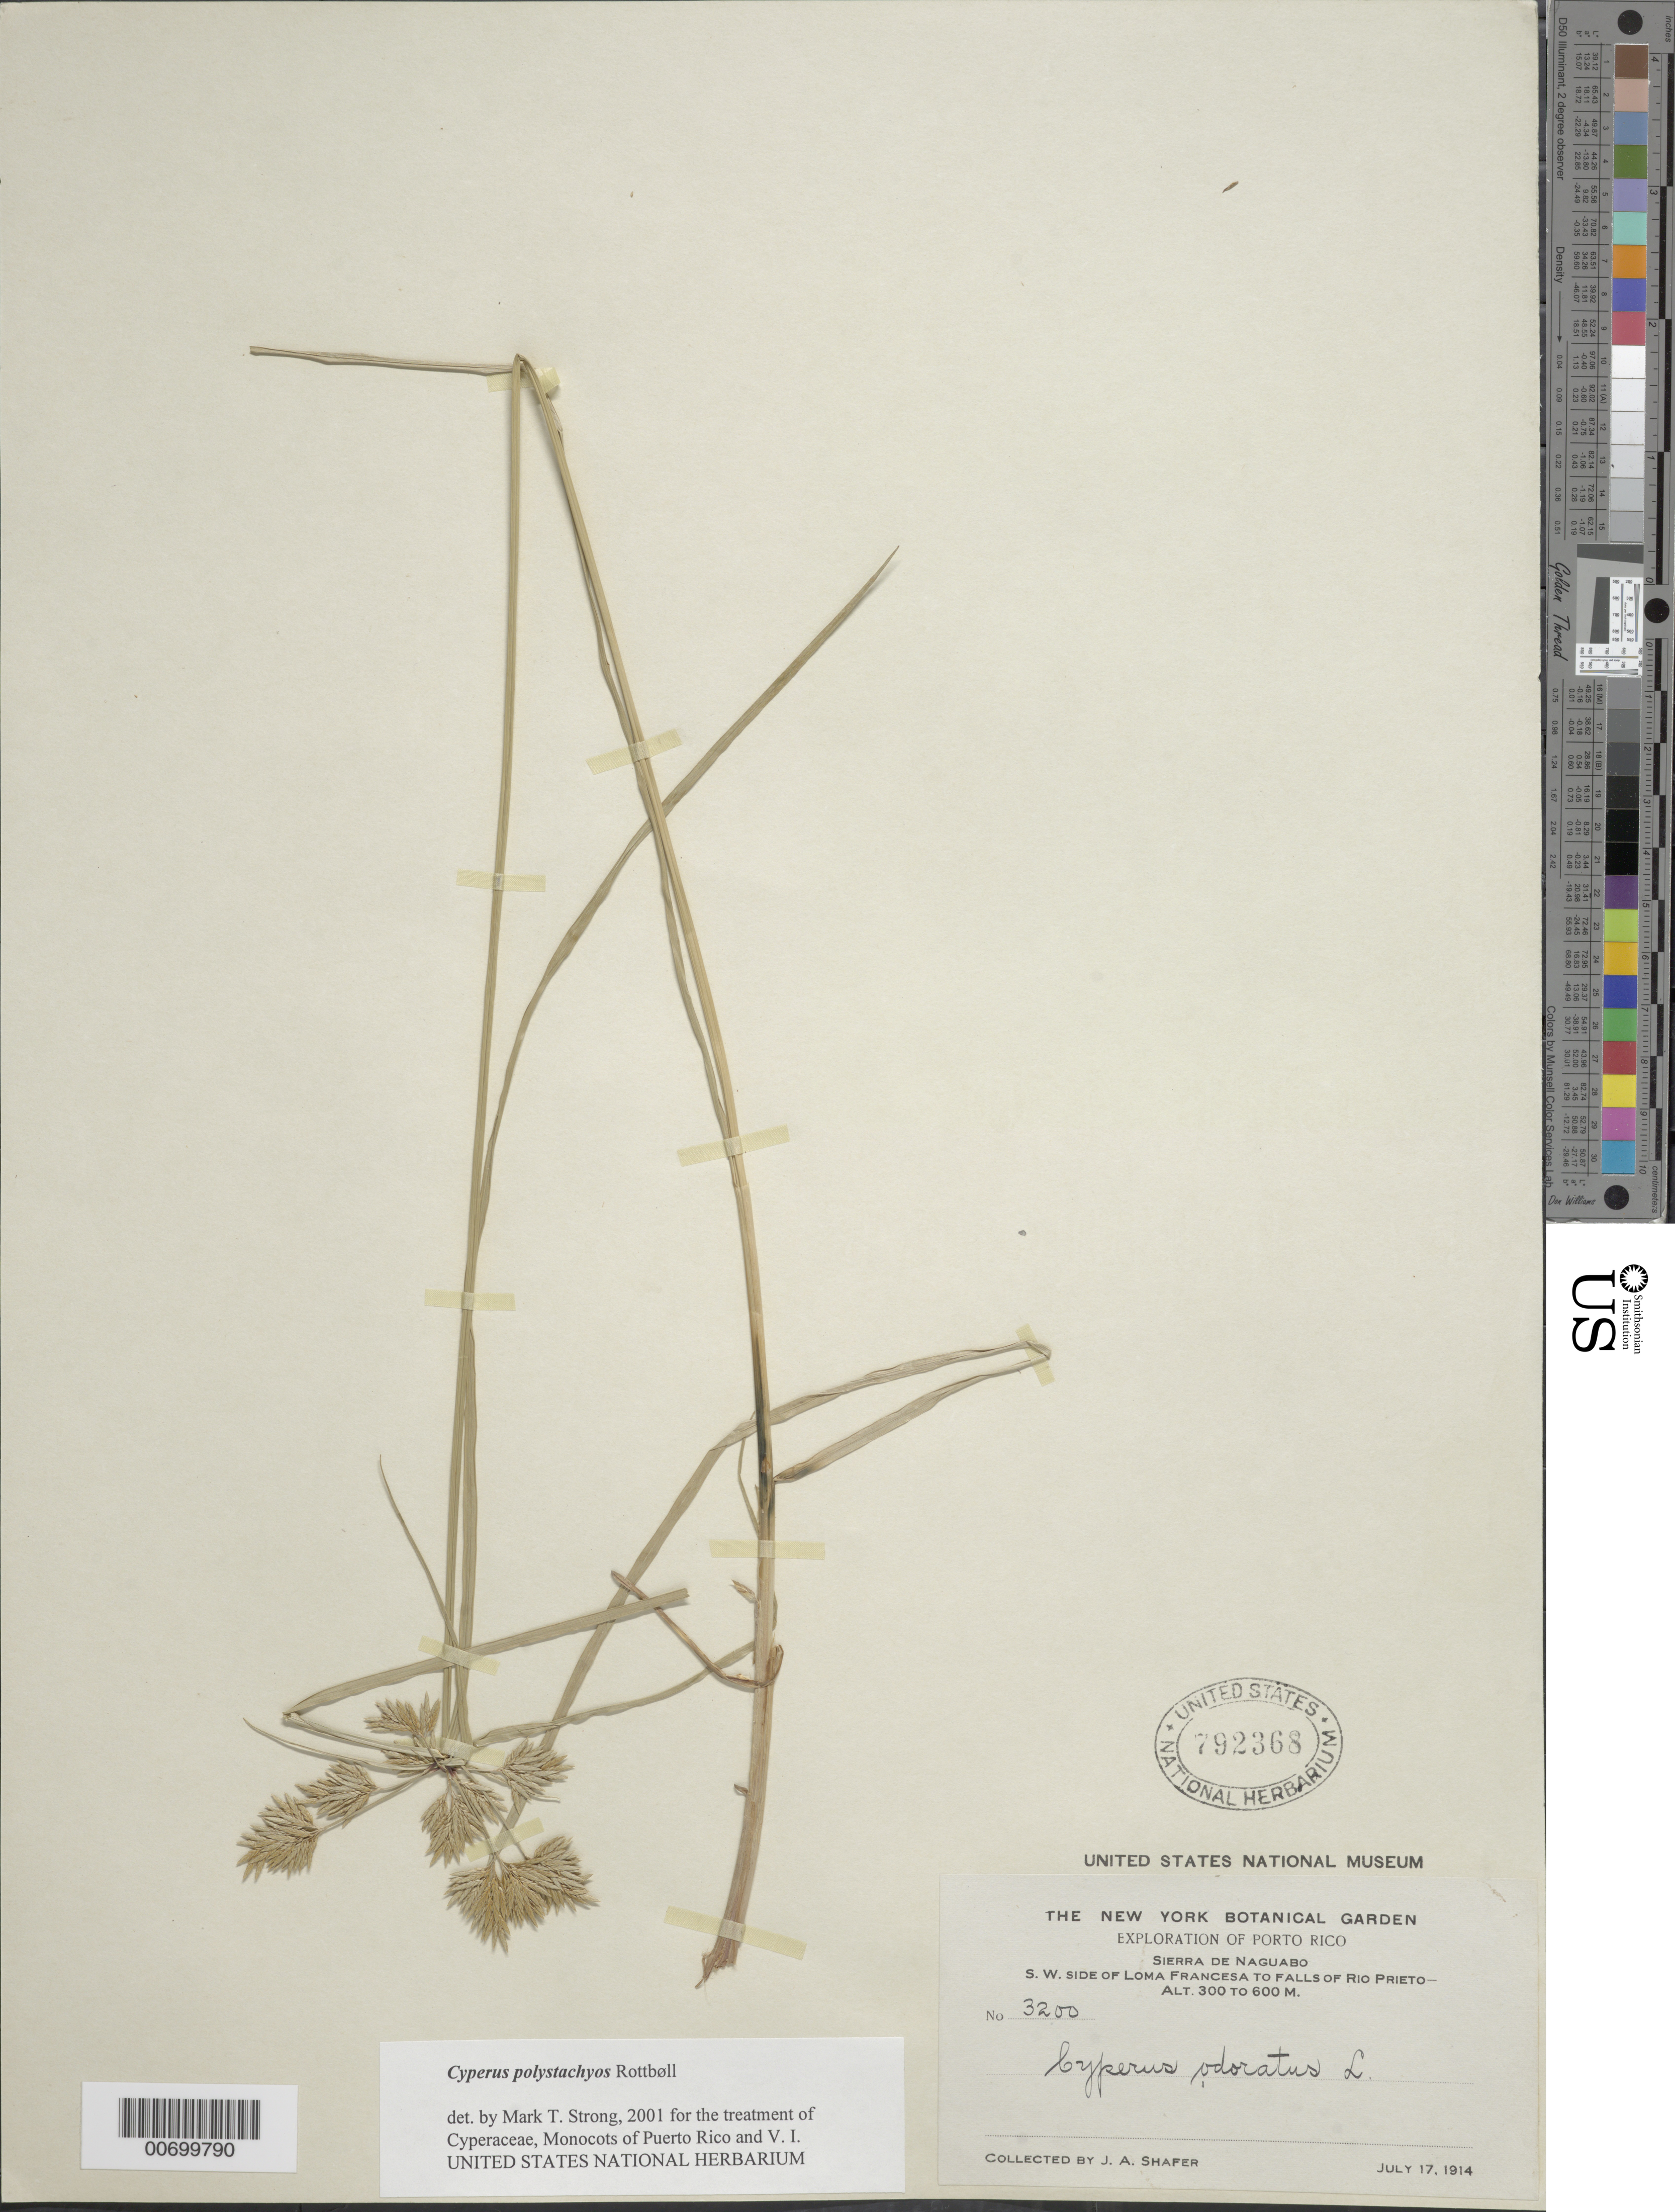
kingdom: Plantae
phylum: Tracheophyta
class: Liliopsida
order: Poales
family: Cyperaceae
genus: Cyperus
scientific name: Cyperus polystachyos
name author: Rottb.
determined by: Strong, M. T., (US), Smithsonian Institution - National Museum of Natural History (UNITED STATES)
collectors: J. A. Shafer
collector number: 3200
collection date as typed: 17 Jul 1914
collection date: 1914-07-17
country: Puerto Rico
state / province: Naguabo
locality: Sierra de Naguabo, SW side of Loma Francesa to Falls of Rio Prieto.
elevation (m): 300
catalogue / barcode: US 792368